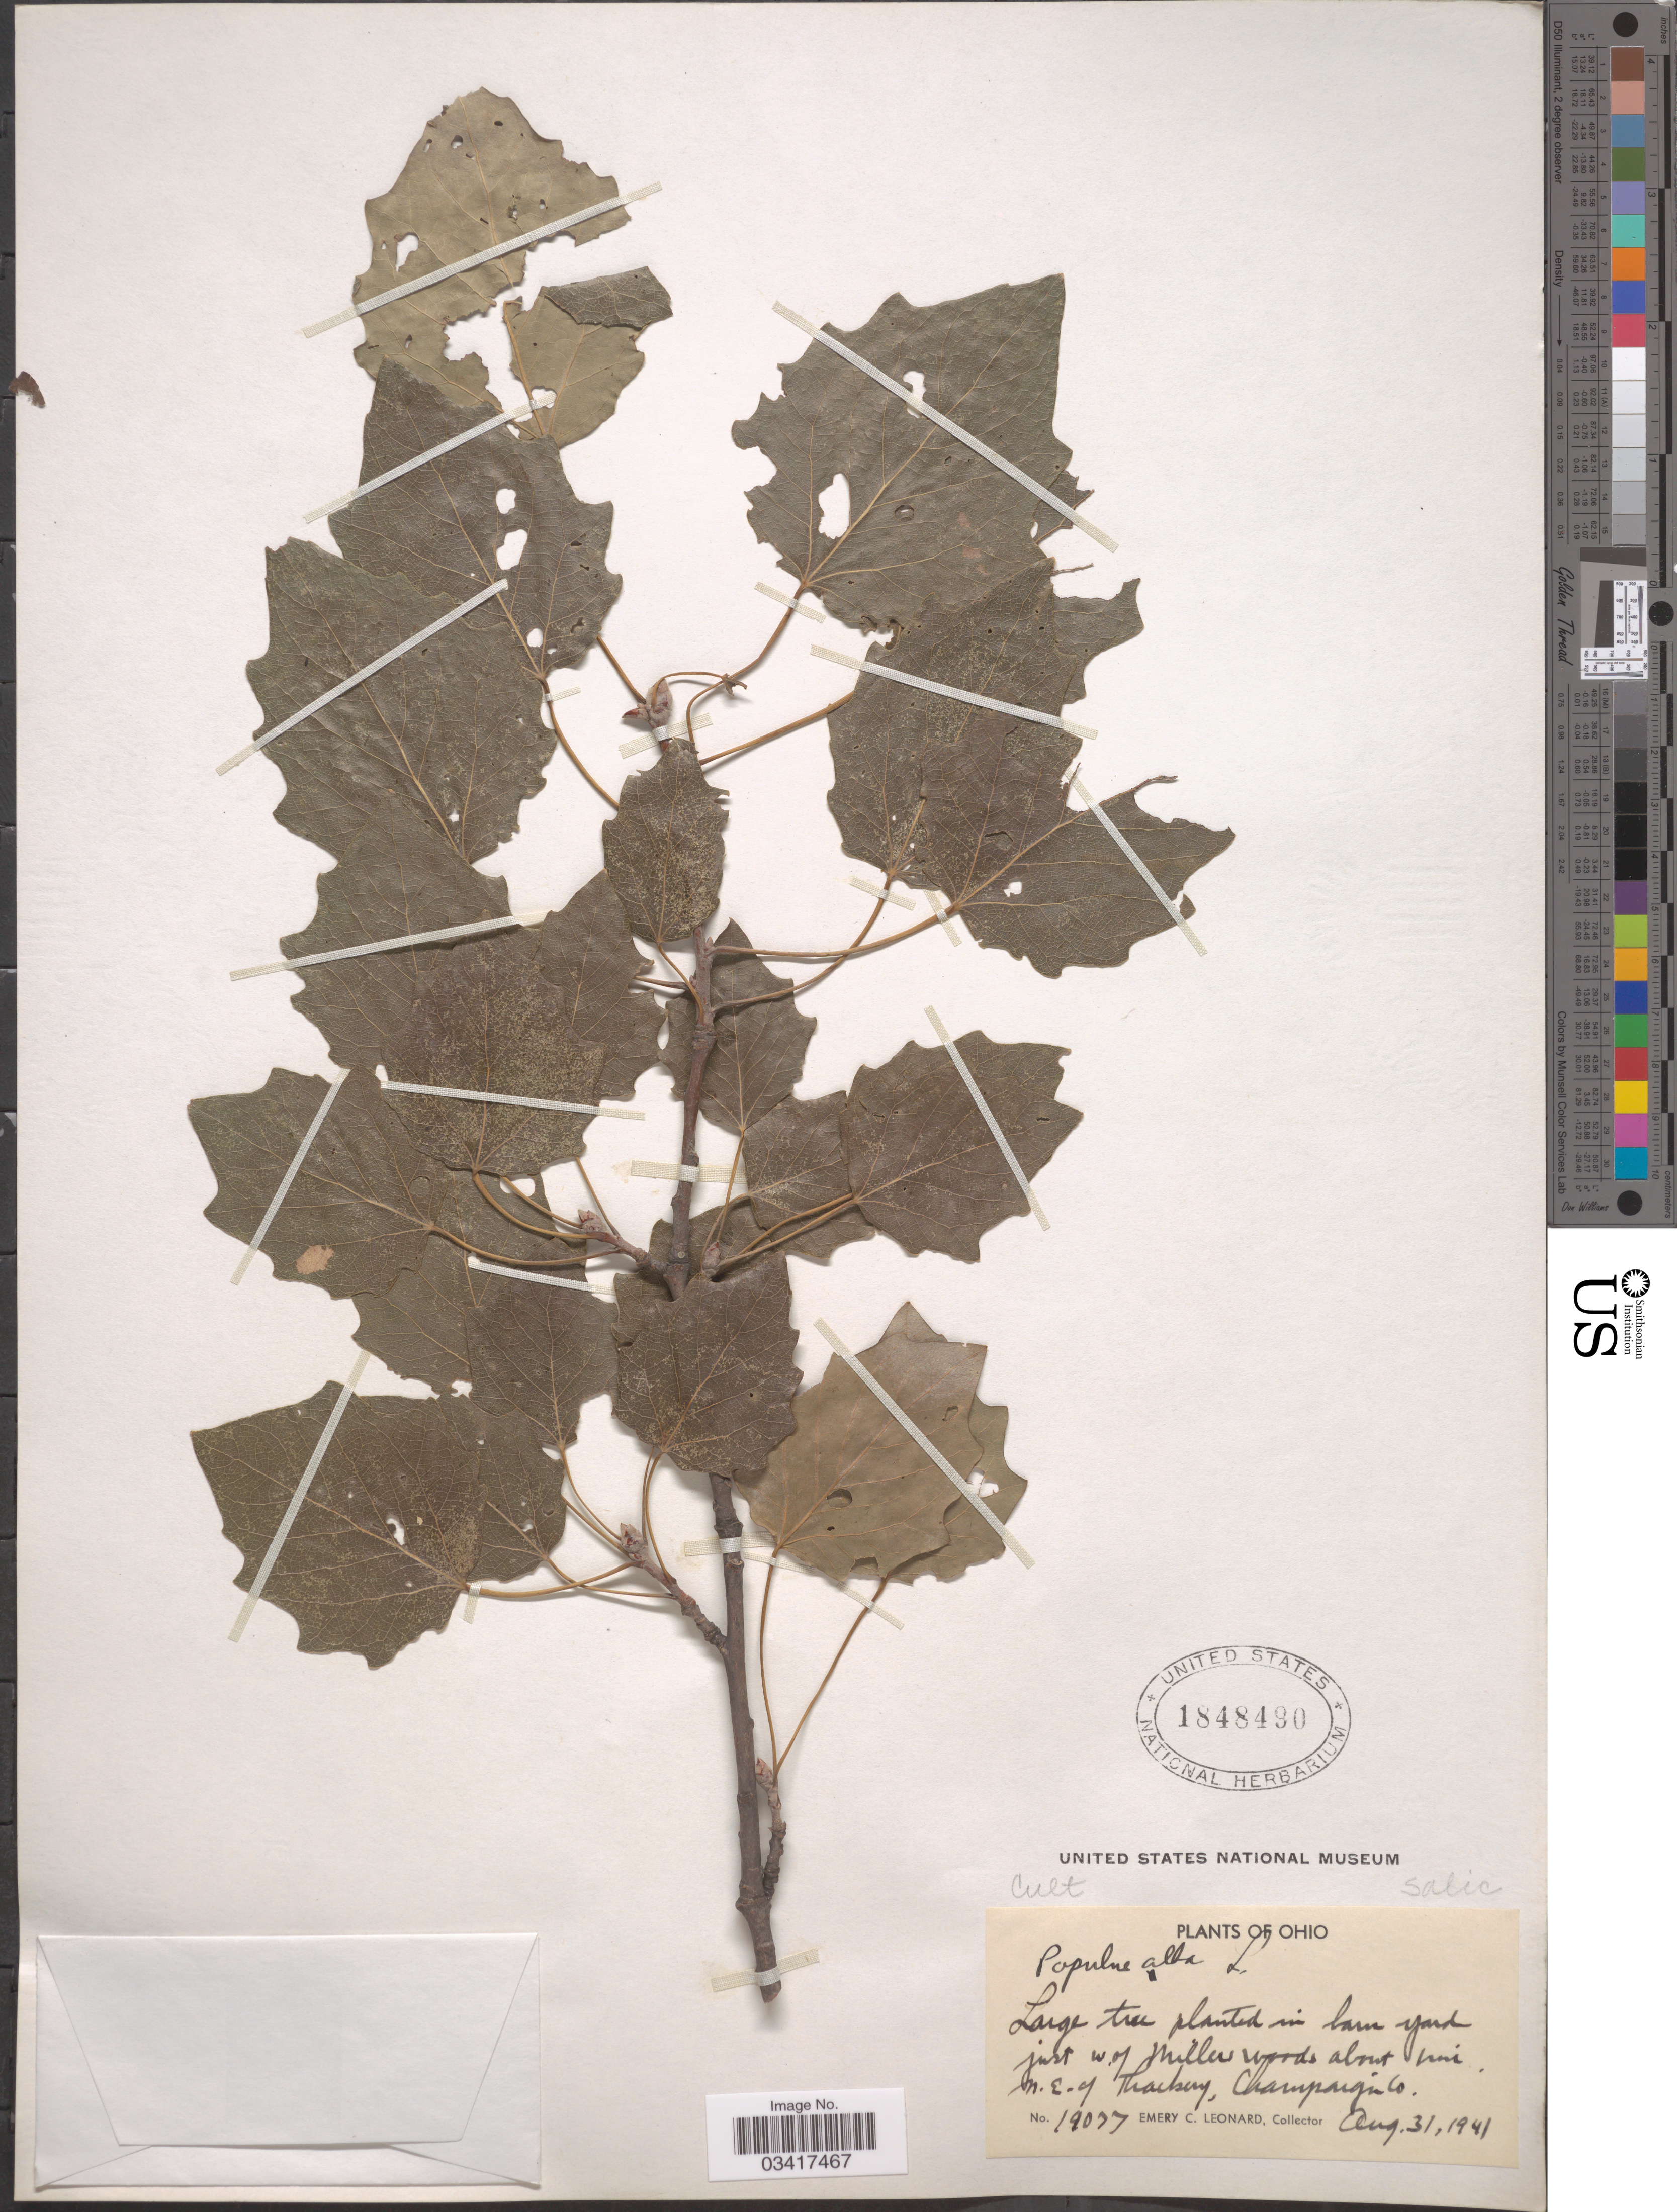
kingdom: Plantae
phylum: Tracheophyta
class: Magnoliopsida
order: Malpighiales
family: Salicaceae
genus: Populus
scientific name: Populus alba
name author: L.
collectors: E. C. Leonard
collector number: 19077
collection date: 1941-08-31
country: United States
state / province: Ohio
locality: Barn yard just w. of Millers woods about 1 mi. n.e. of Thackery, Champaign Co.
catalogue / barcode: US 1848490